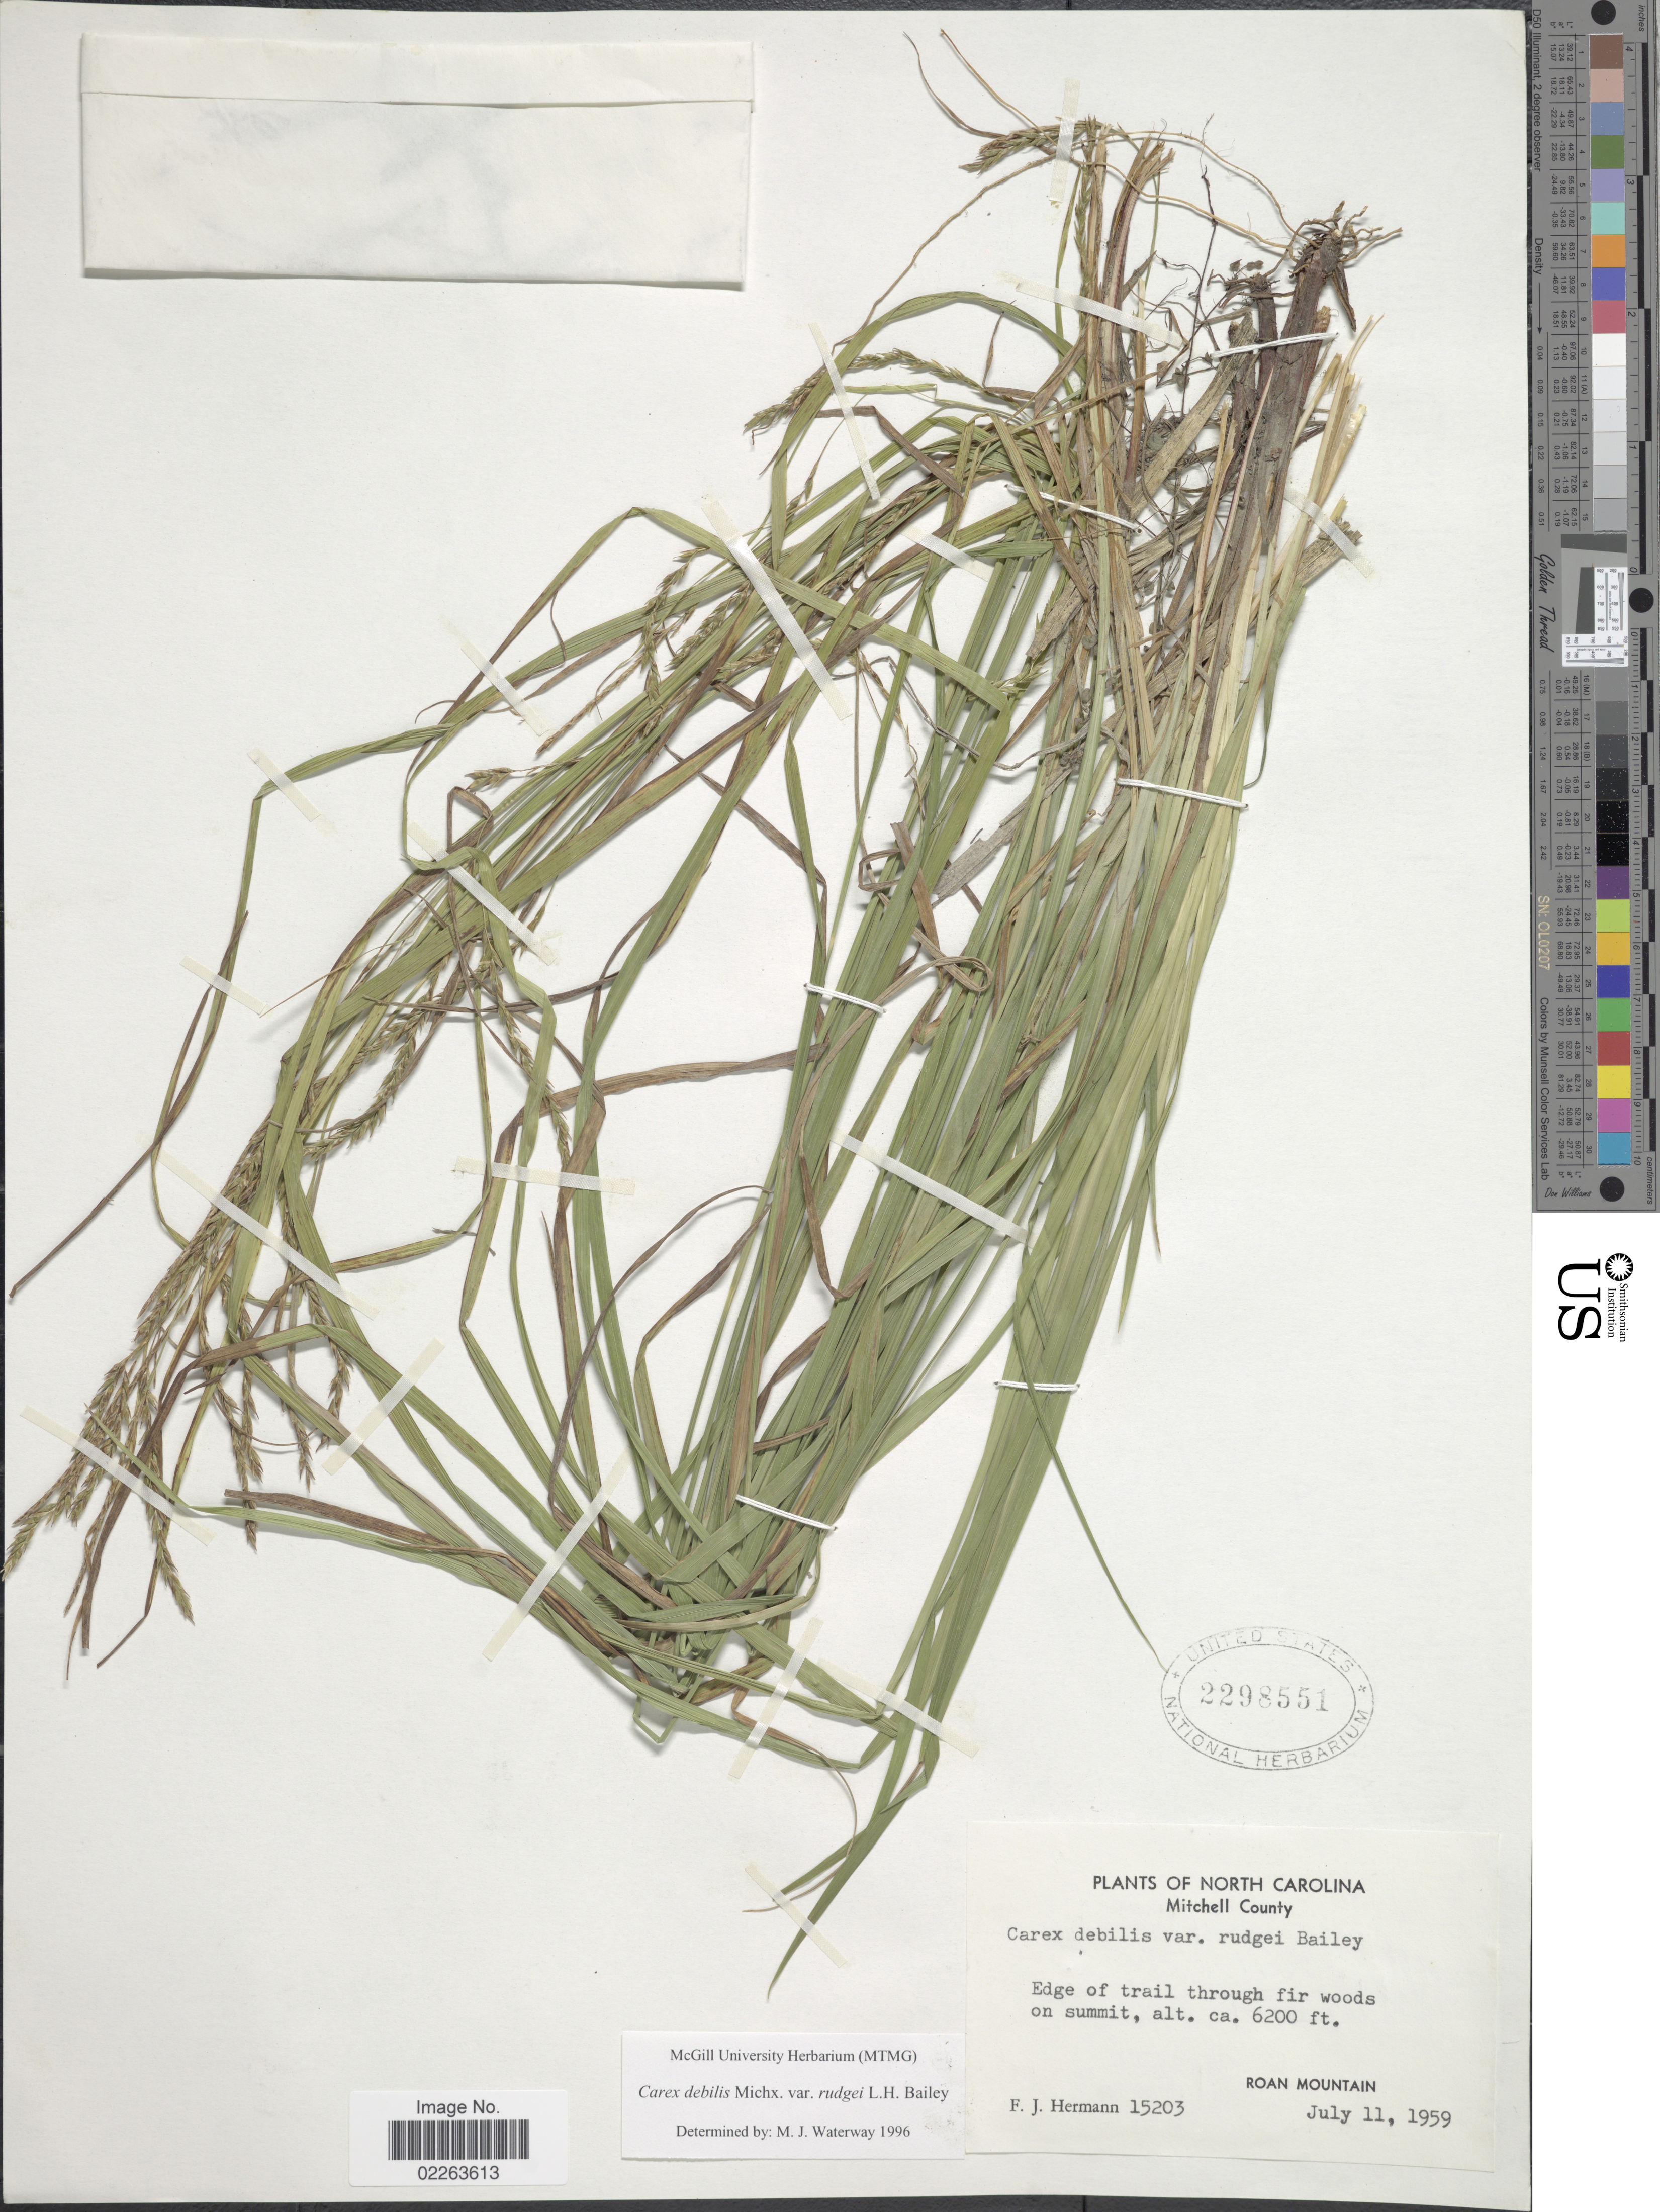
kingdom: Plantae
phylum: Tracheophyta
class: Liliopsida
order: Poales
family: Cyperaceae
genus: Carex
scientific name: Carex flexuosa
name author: Muhl. ex Willd.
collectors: F. J. Hermann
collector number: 15203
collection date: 1959-07-11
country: United States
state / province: North Carolina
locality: Mitchell County. Edge of trail through fir woods on summit. Roan Mountain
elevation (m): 1890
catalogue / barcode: US 2298551